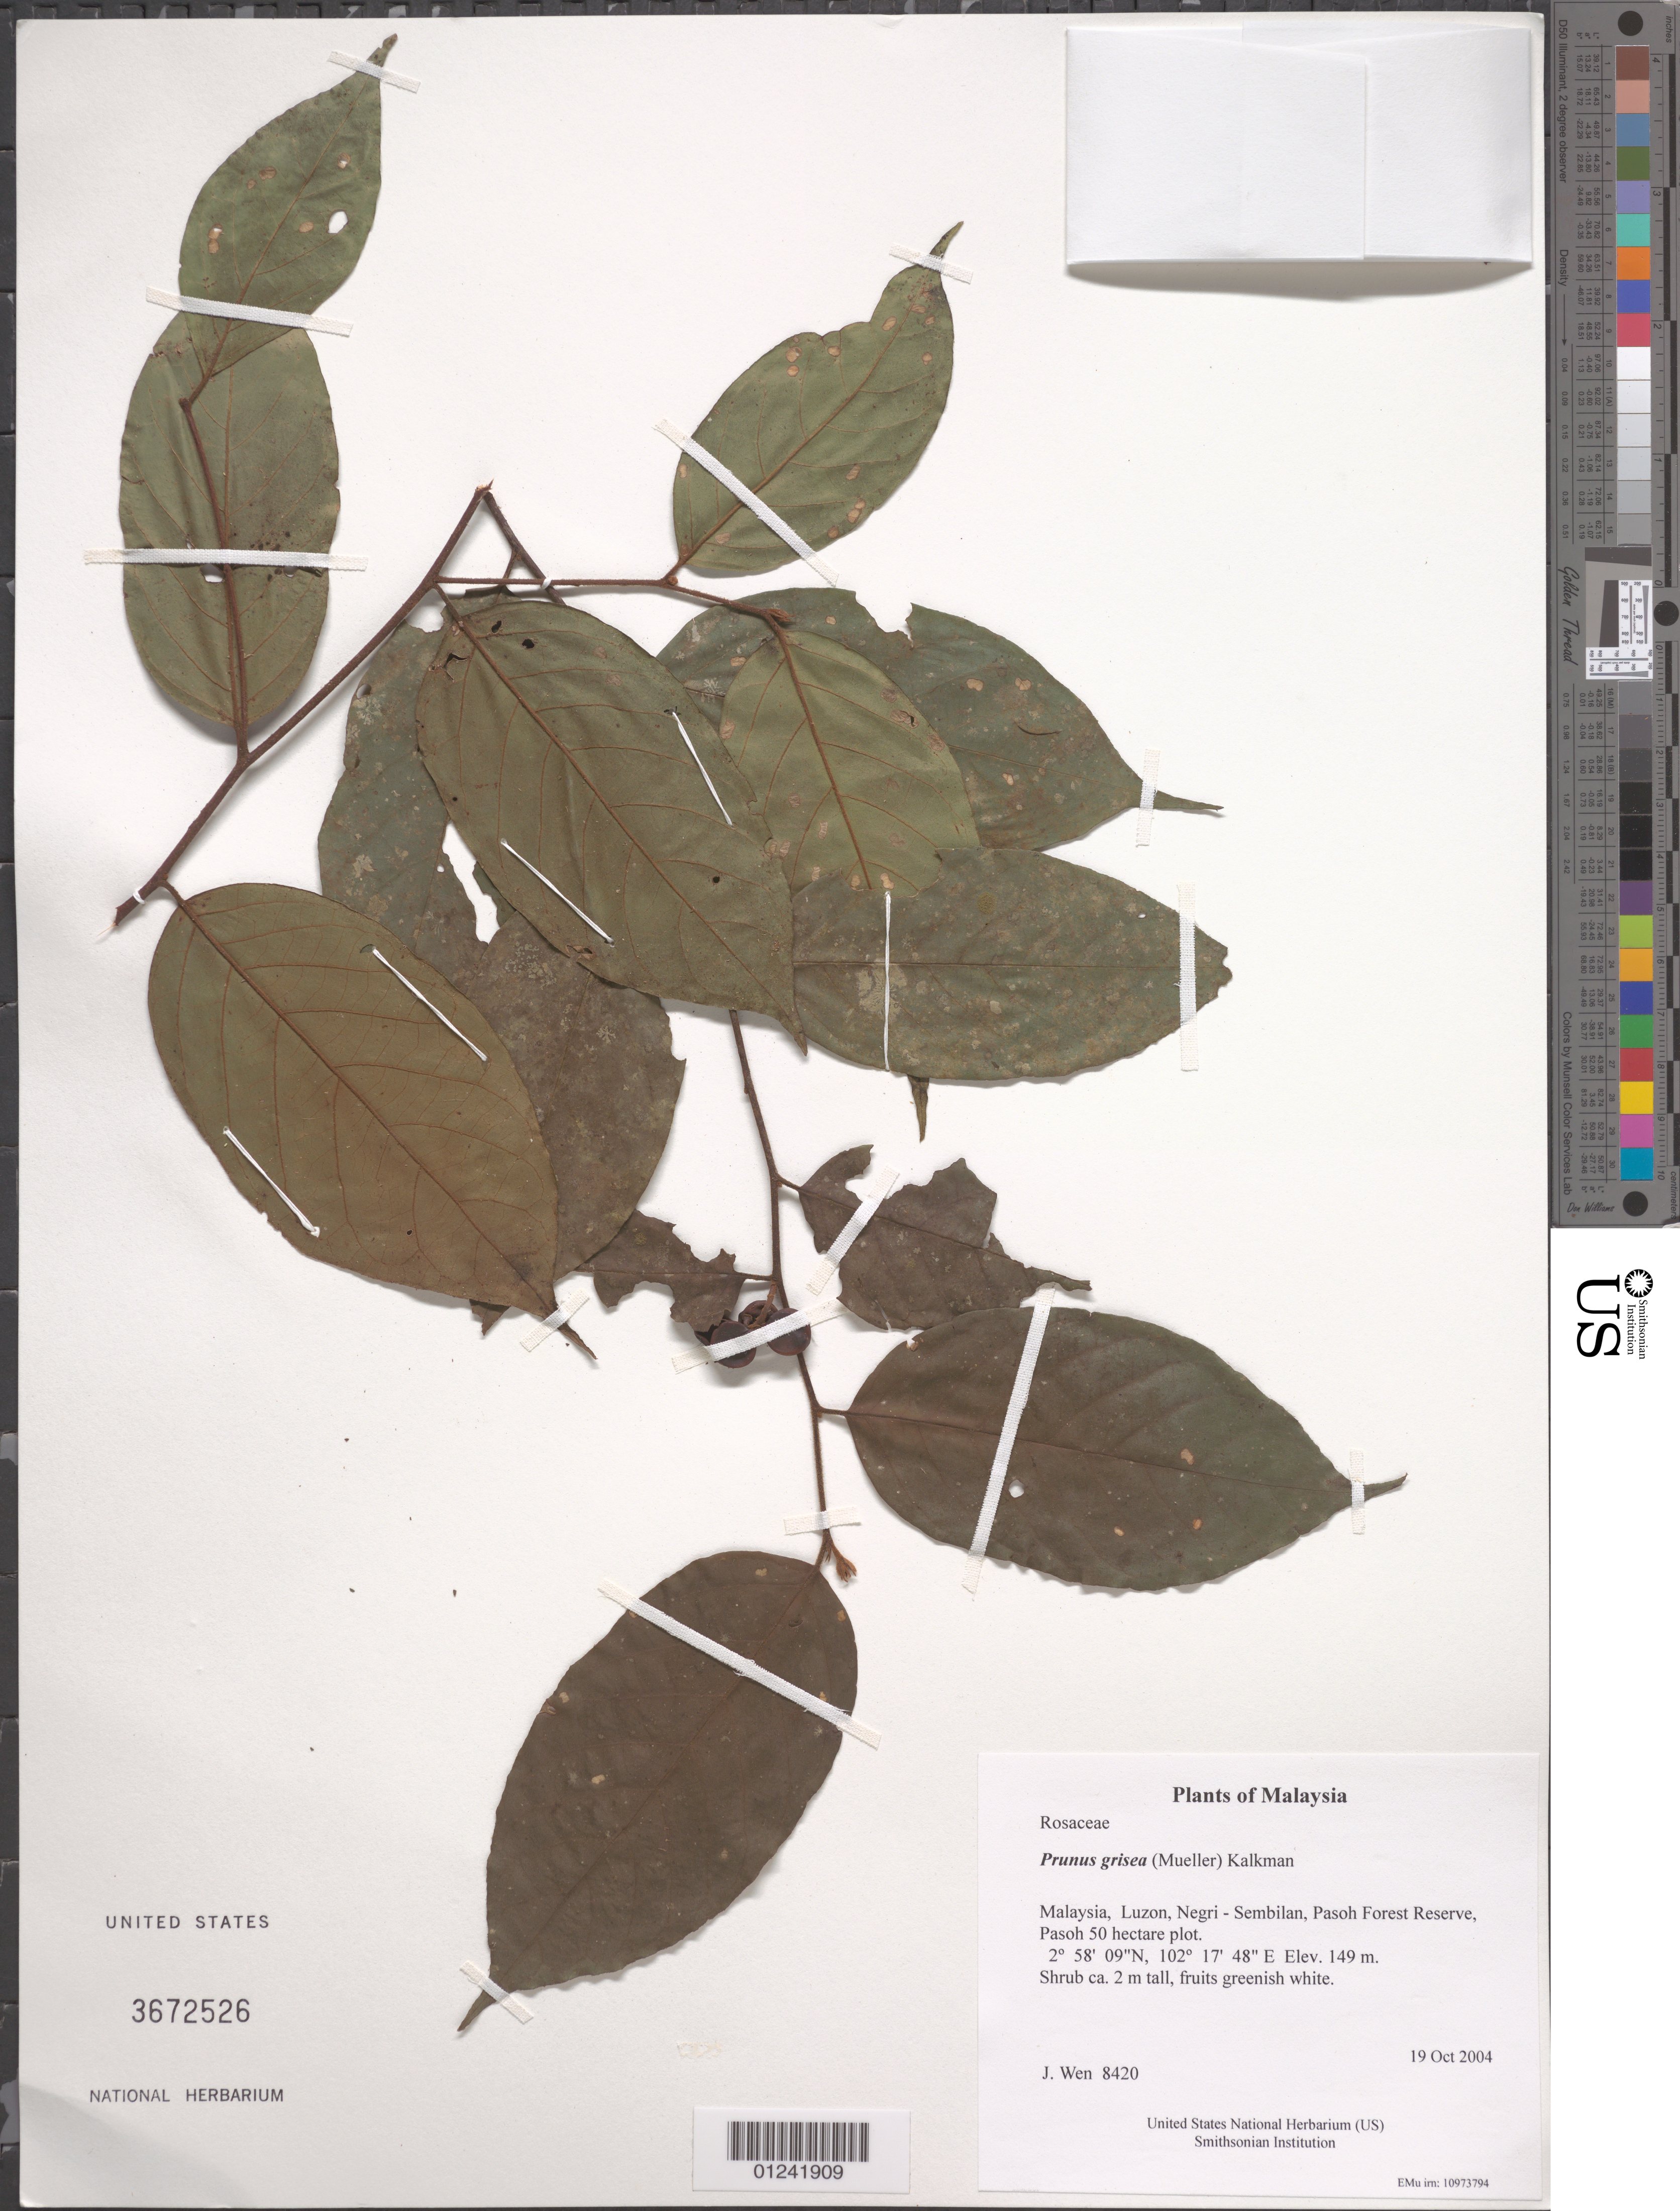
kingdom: Plantae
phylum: Tracheophyta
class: Magnoliopsida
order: Rosales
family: Rosaceae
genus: Prunus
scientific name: Prunus grisea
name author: (Blume ex K. Müller) Kalkman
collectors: J. Wen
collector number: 8420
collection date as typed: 19 Oct 2004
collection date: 2004-10-19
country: Malaysia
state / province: Negeri Sembilan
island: Luzon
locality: Pasoh Forest Reserve, Pasoh 50 hectare plot.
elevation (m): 149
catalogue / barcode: US 3672526